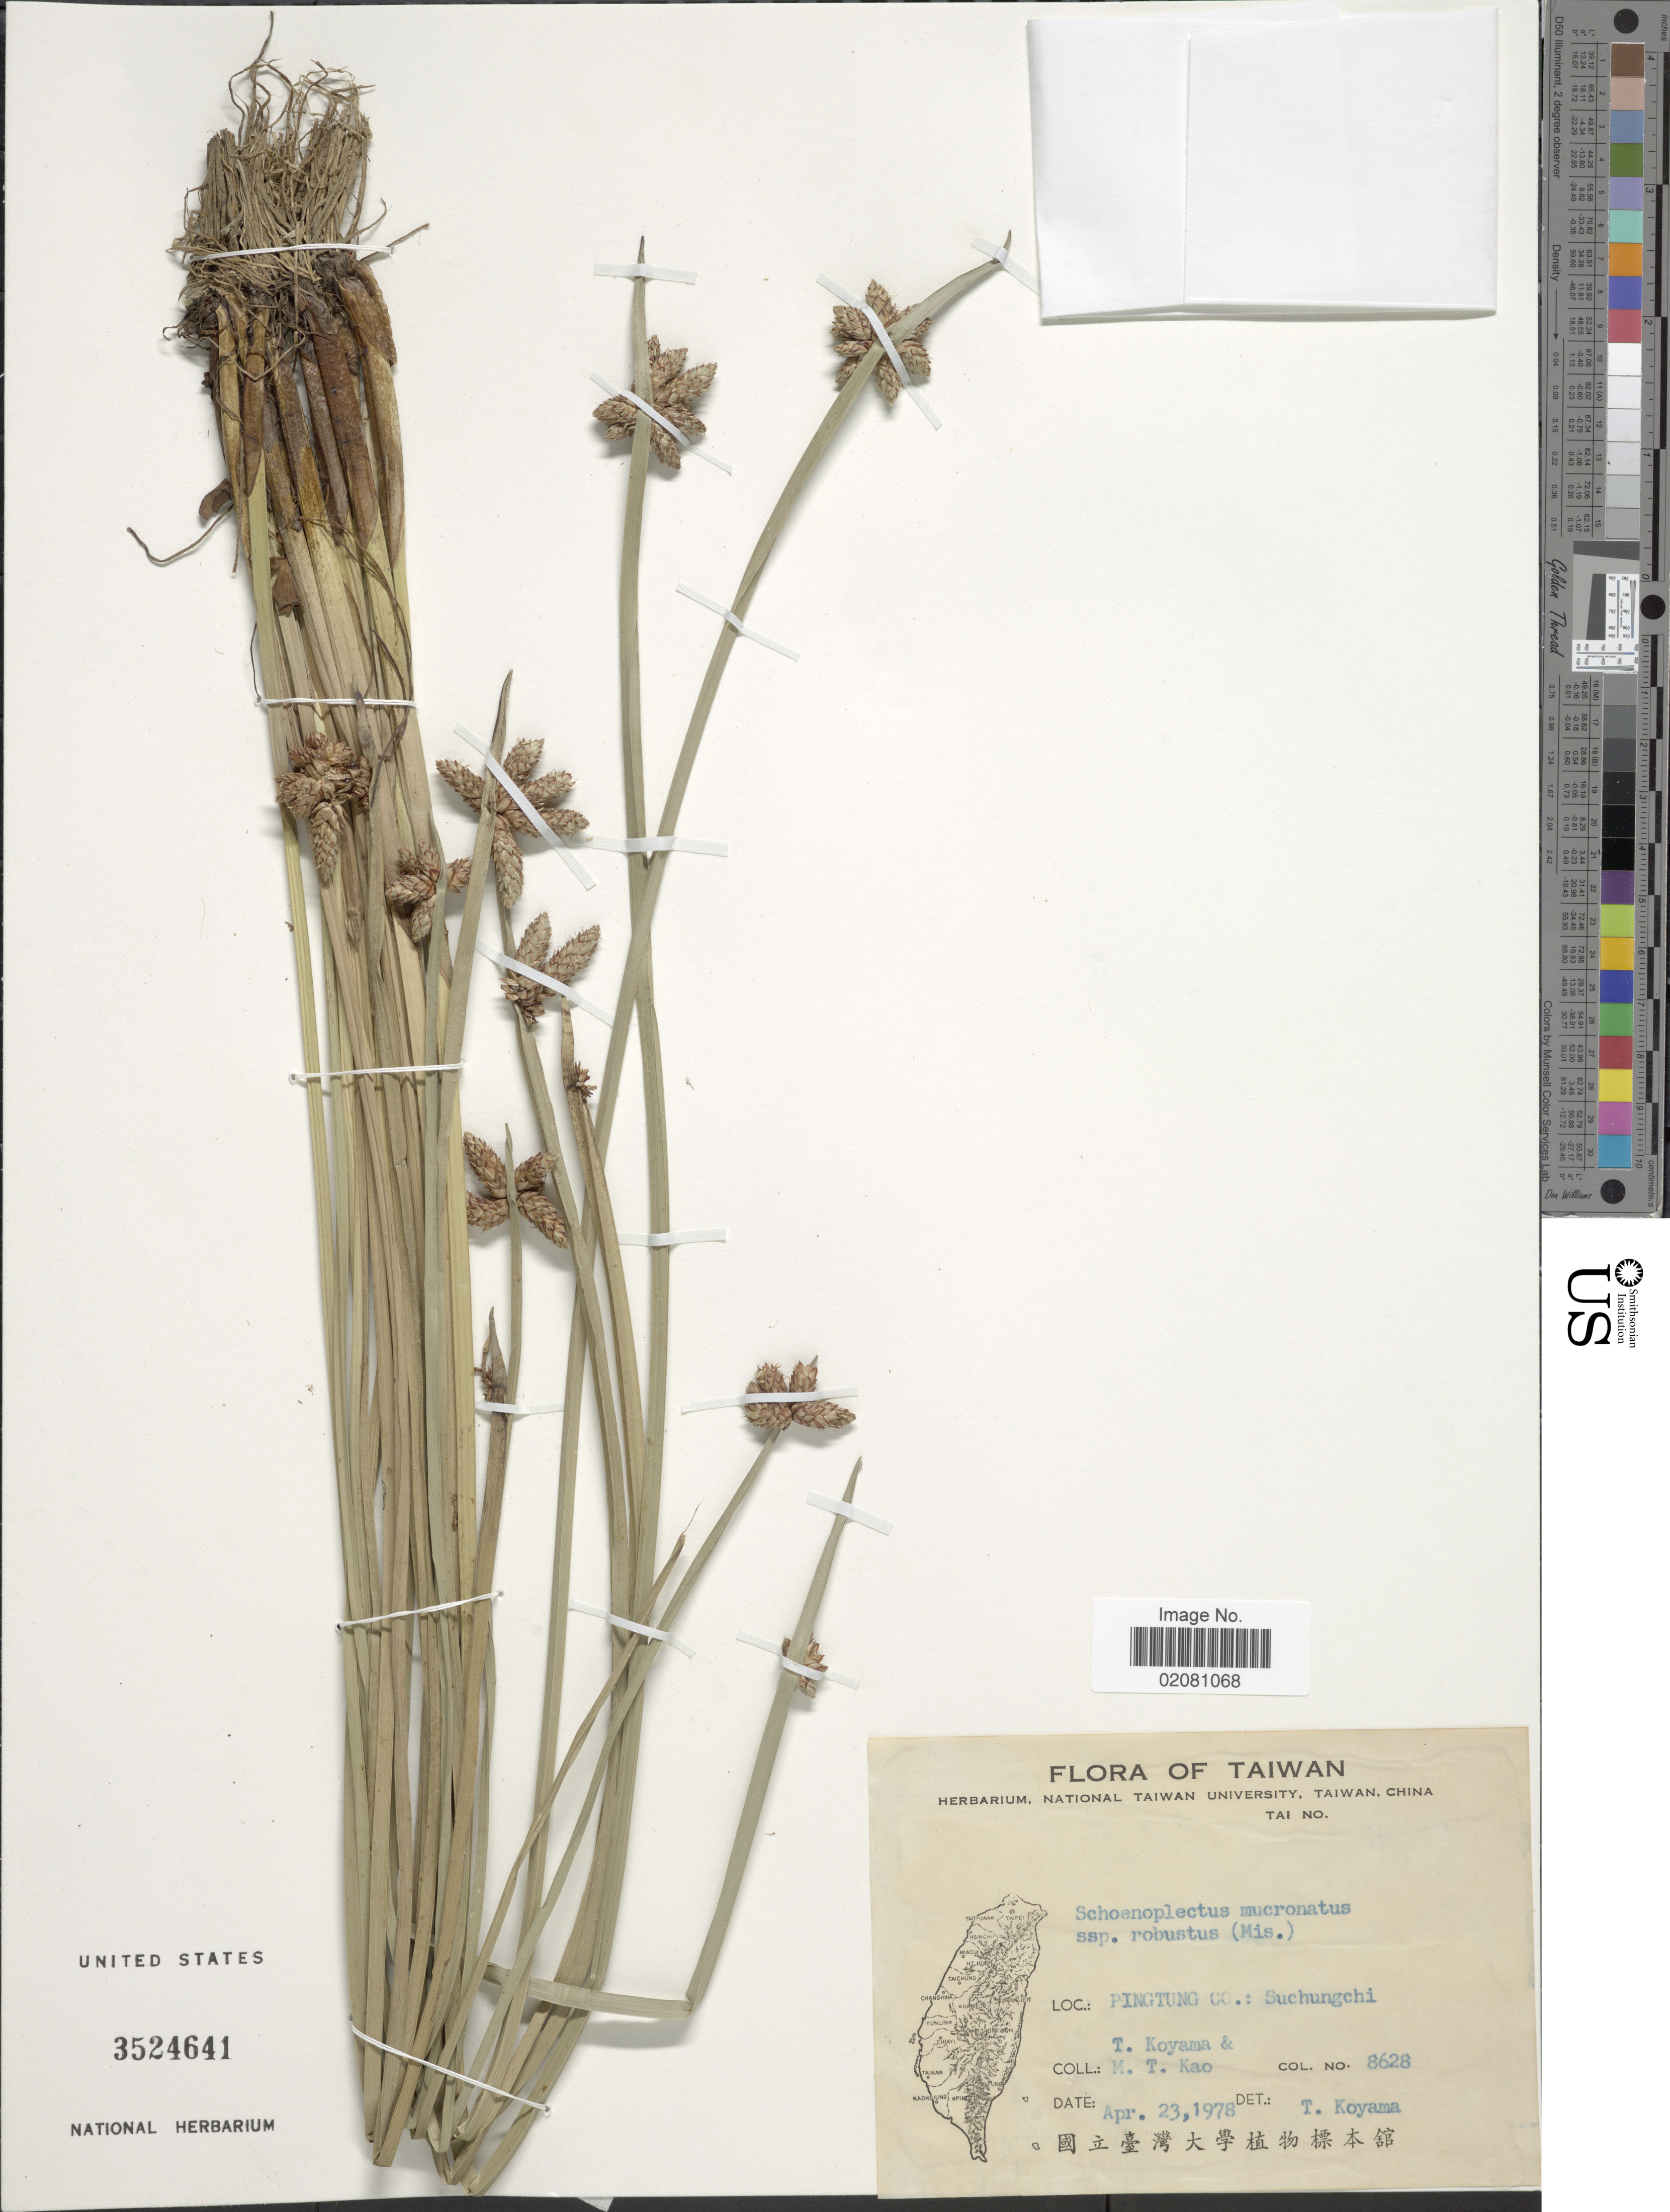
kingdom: Plantae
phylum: Tracheophyta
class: Liliopsida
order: Poales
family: Cyperaceae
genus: Schoenoplectus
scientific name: Schoenoplectus mucronatus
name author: (L.) Palla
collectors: T. Koyama & M. T. Kao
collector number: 8628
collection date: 1978-04-23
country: Taiwan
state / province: Pingtung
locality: Taiwan, Pingtung Co.: Suchungchi.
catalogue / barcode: US 3524641